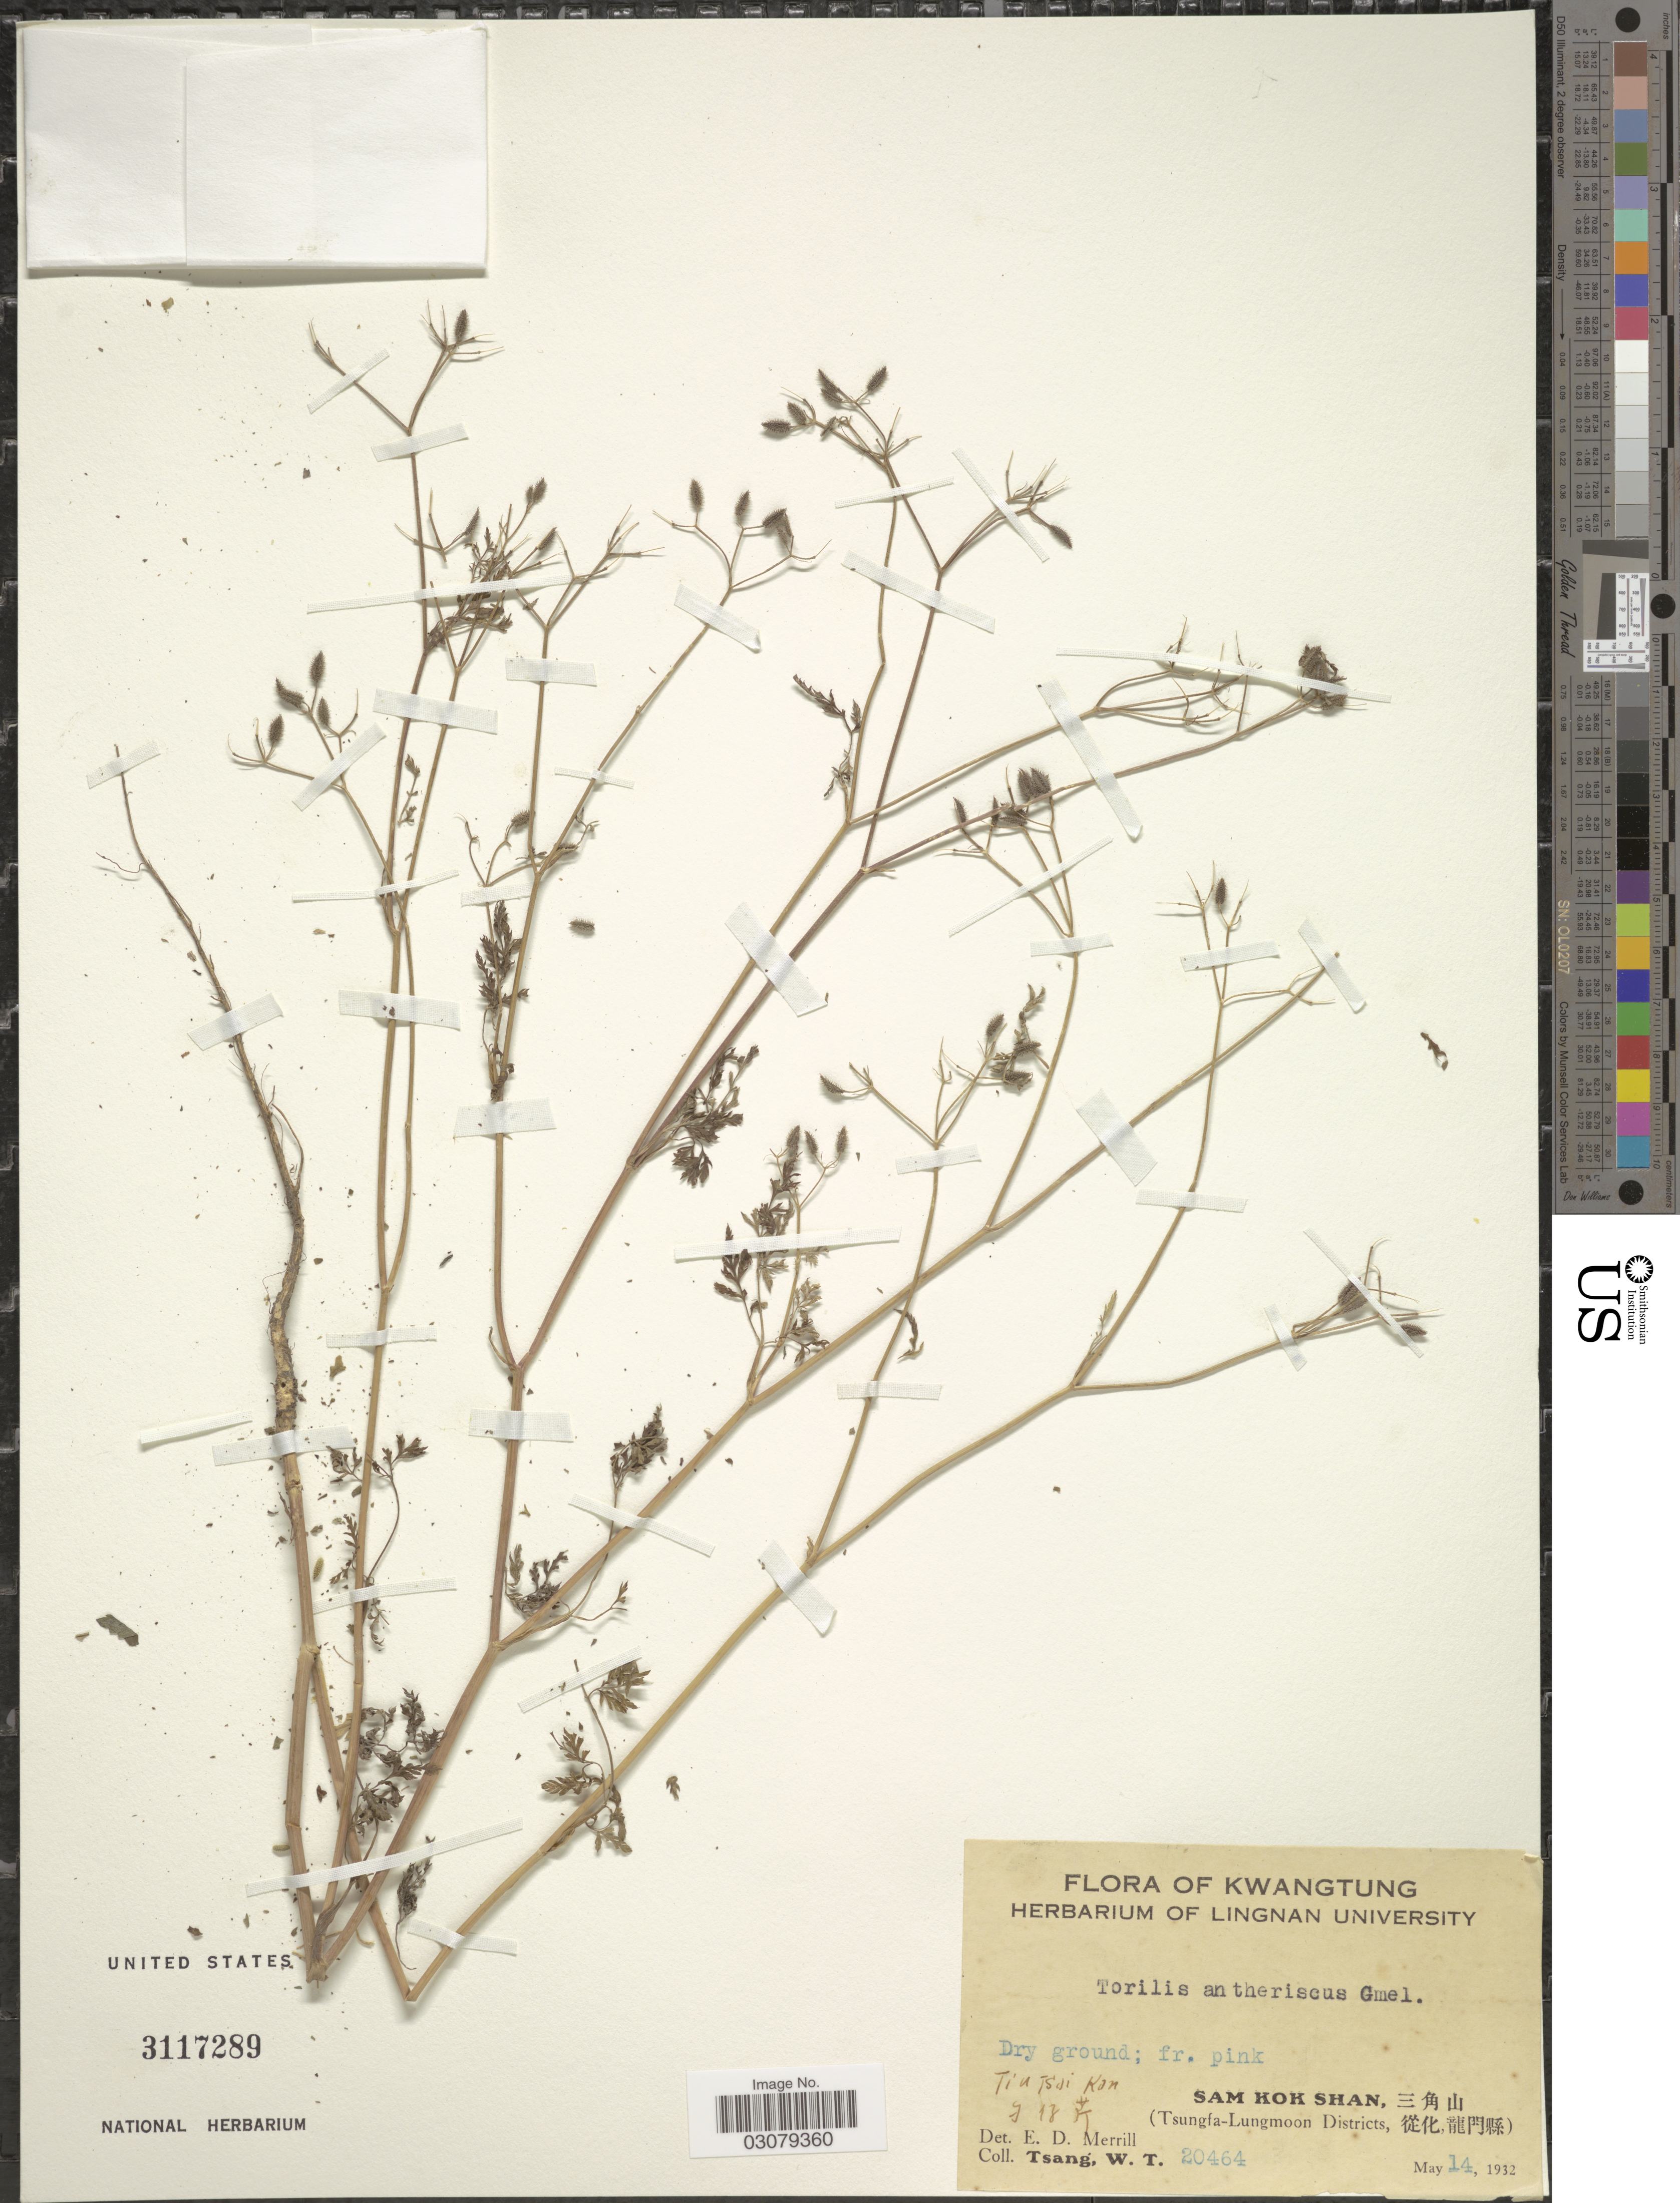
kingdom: Plantae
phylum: Tracheophyta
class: Magnoliopsida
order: Apiales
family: Apiaceae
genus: Torilis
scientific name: Torilis japonica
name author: (Houtt.) DC.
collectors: W. T. Tsang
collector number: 20464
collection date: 1932-05-14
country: China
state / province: Guangdong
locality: Kwangtung. Tin Tsai Kan, Sam Kok Shan. (Tsungfa-Lungmoon Districts).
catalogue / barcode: US 3117289